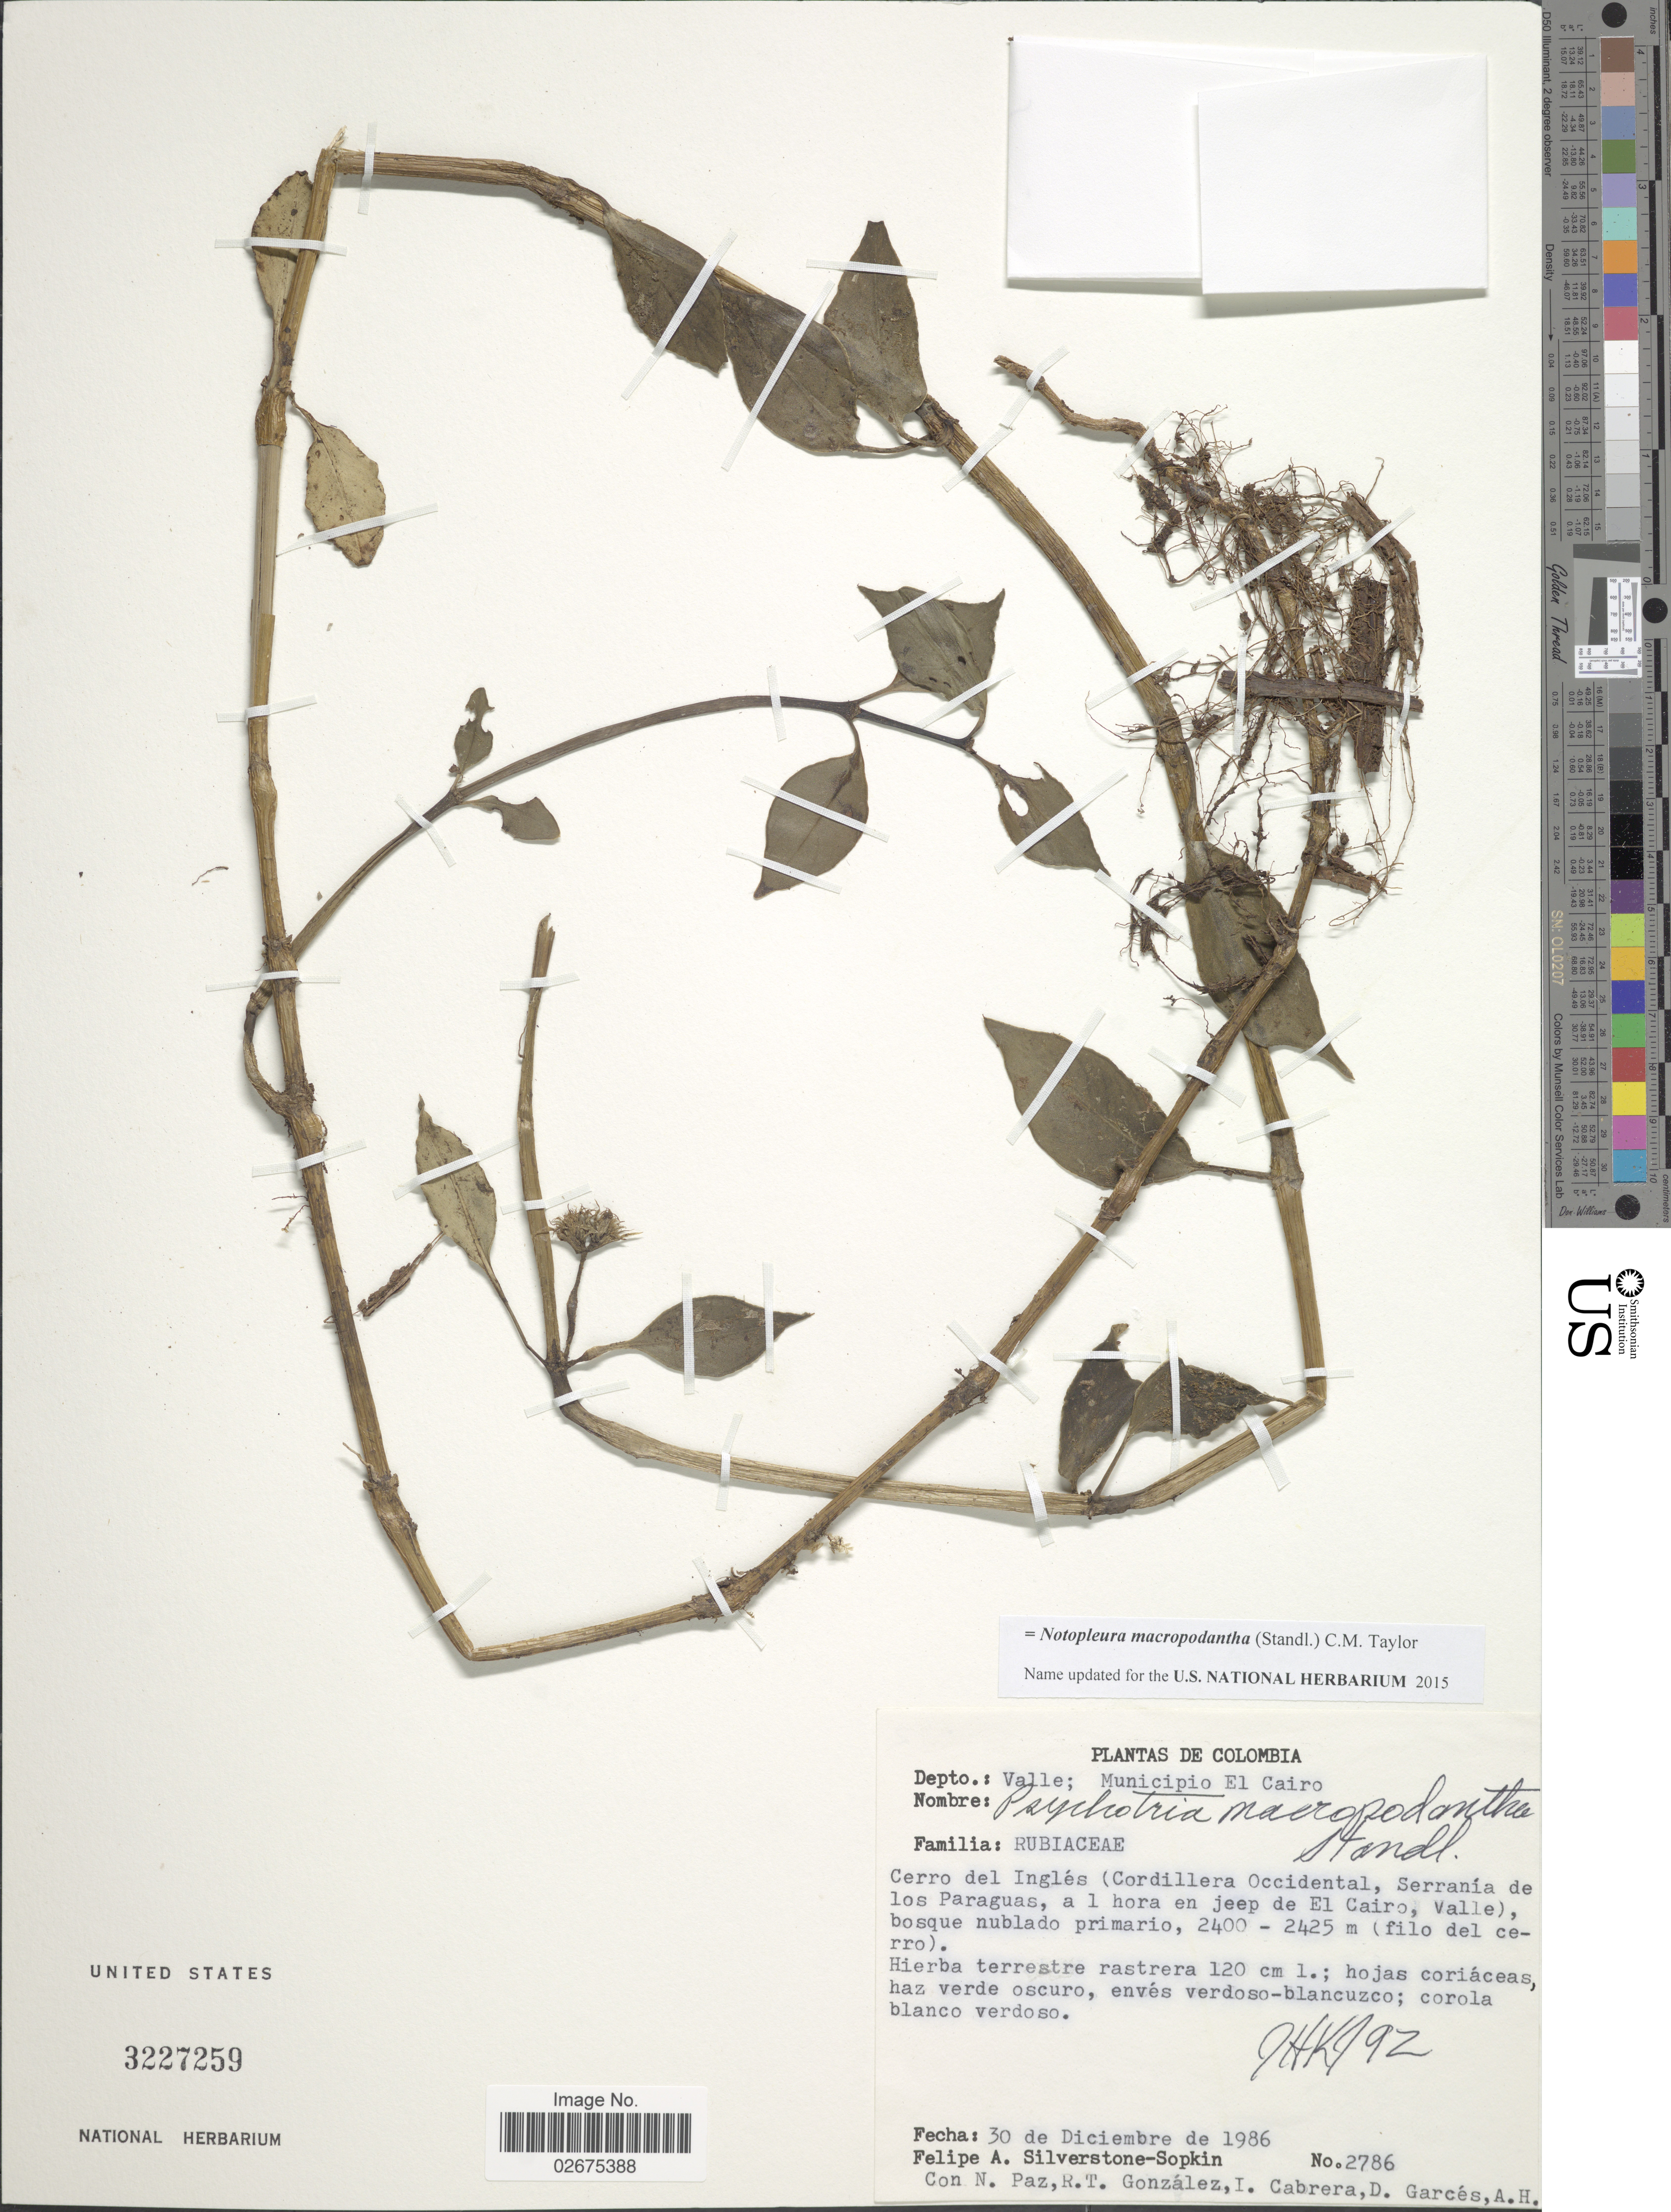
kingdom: Plantae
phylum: Tracheophyta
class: Magnoliopsida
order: Gentianales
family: Rubiaceae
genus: Notopleura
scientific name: Notopleura macropodantha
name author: (Standl.) C.M. Taylor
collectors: P. A. Silverstone-Sopkin, N. Paz, R. Gonzalez, D. Cabrera & D. Garces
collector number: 2786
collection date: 1986-12-30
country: Colombia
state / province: Valle del Cauca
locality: Depto.: Valle; Municipio El Cairo, Cerro del Inglés (Cordillera Occidental, Serranía de los Paraguas, a 1 hora en jeep de El Cairo, Valle), bosque nublado primario (filo del cerro)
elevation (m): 2400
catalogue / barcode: US 3227259